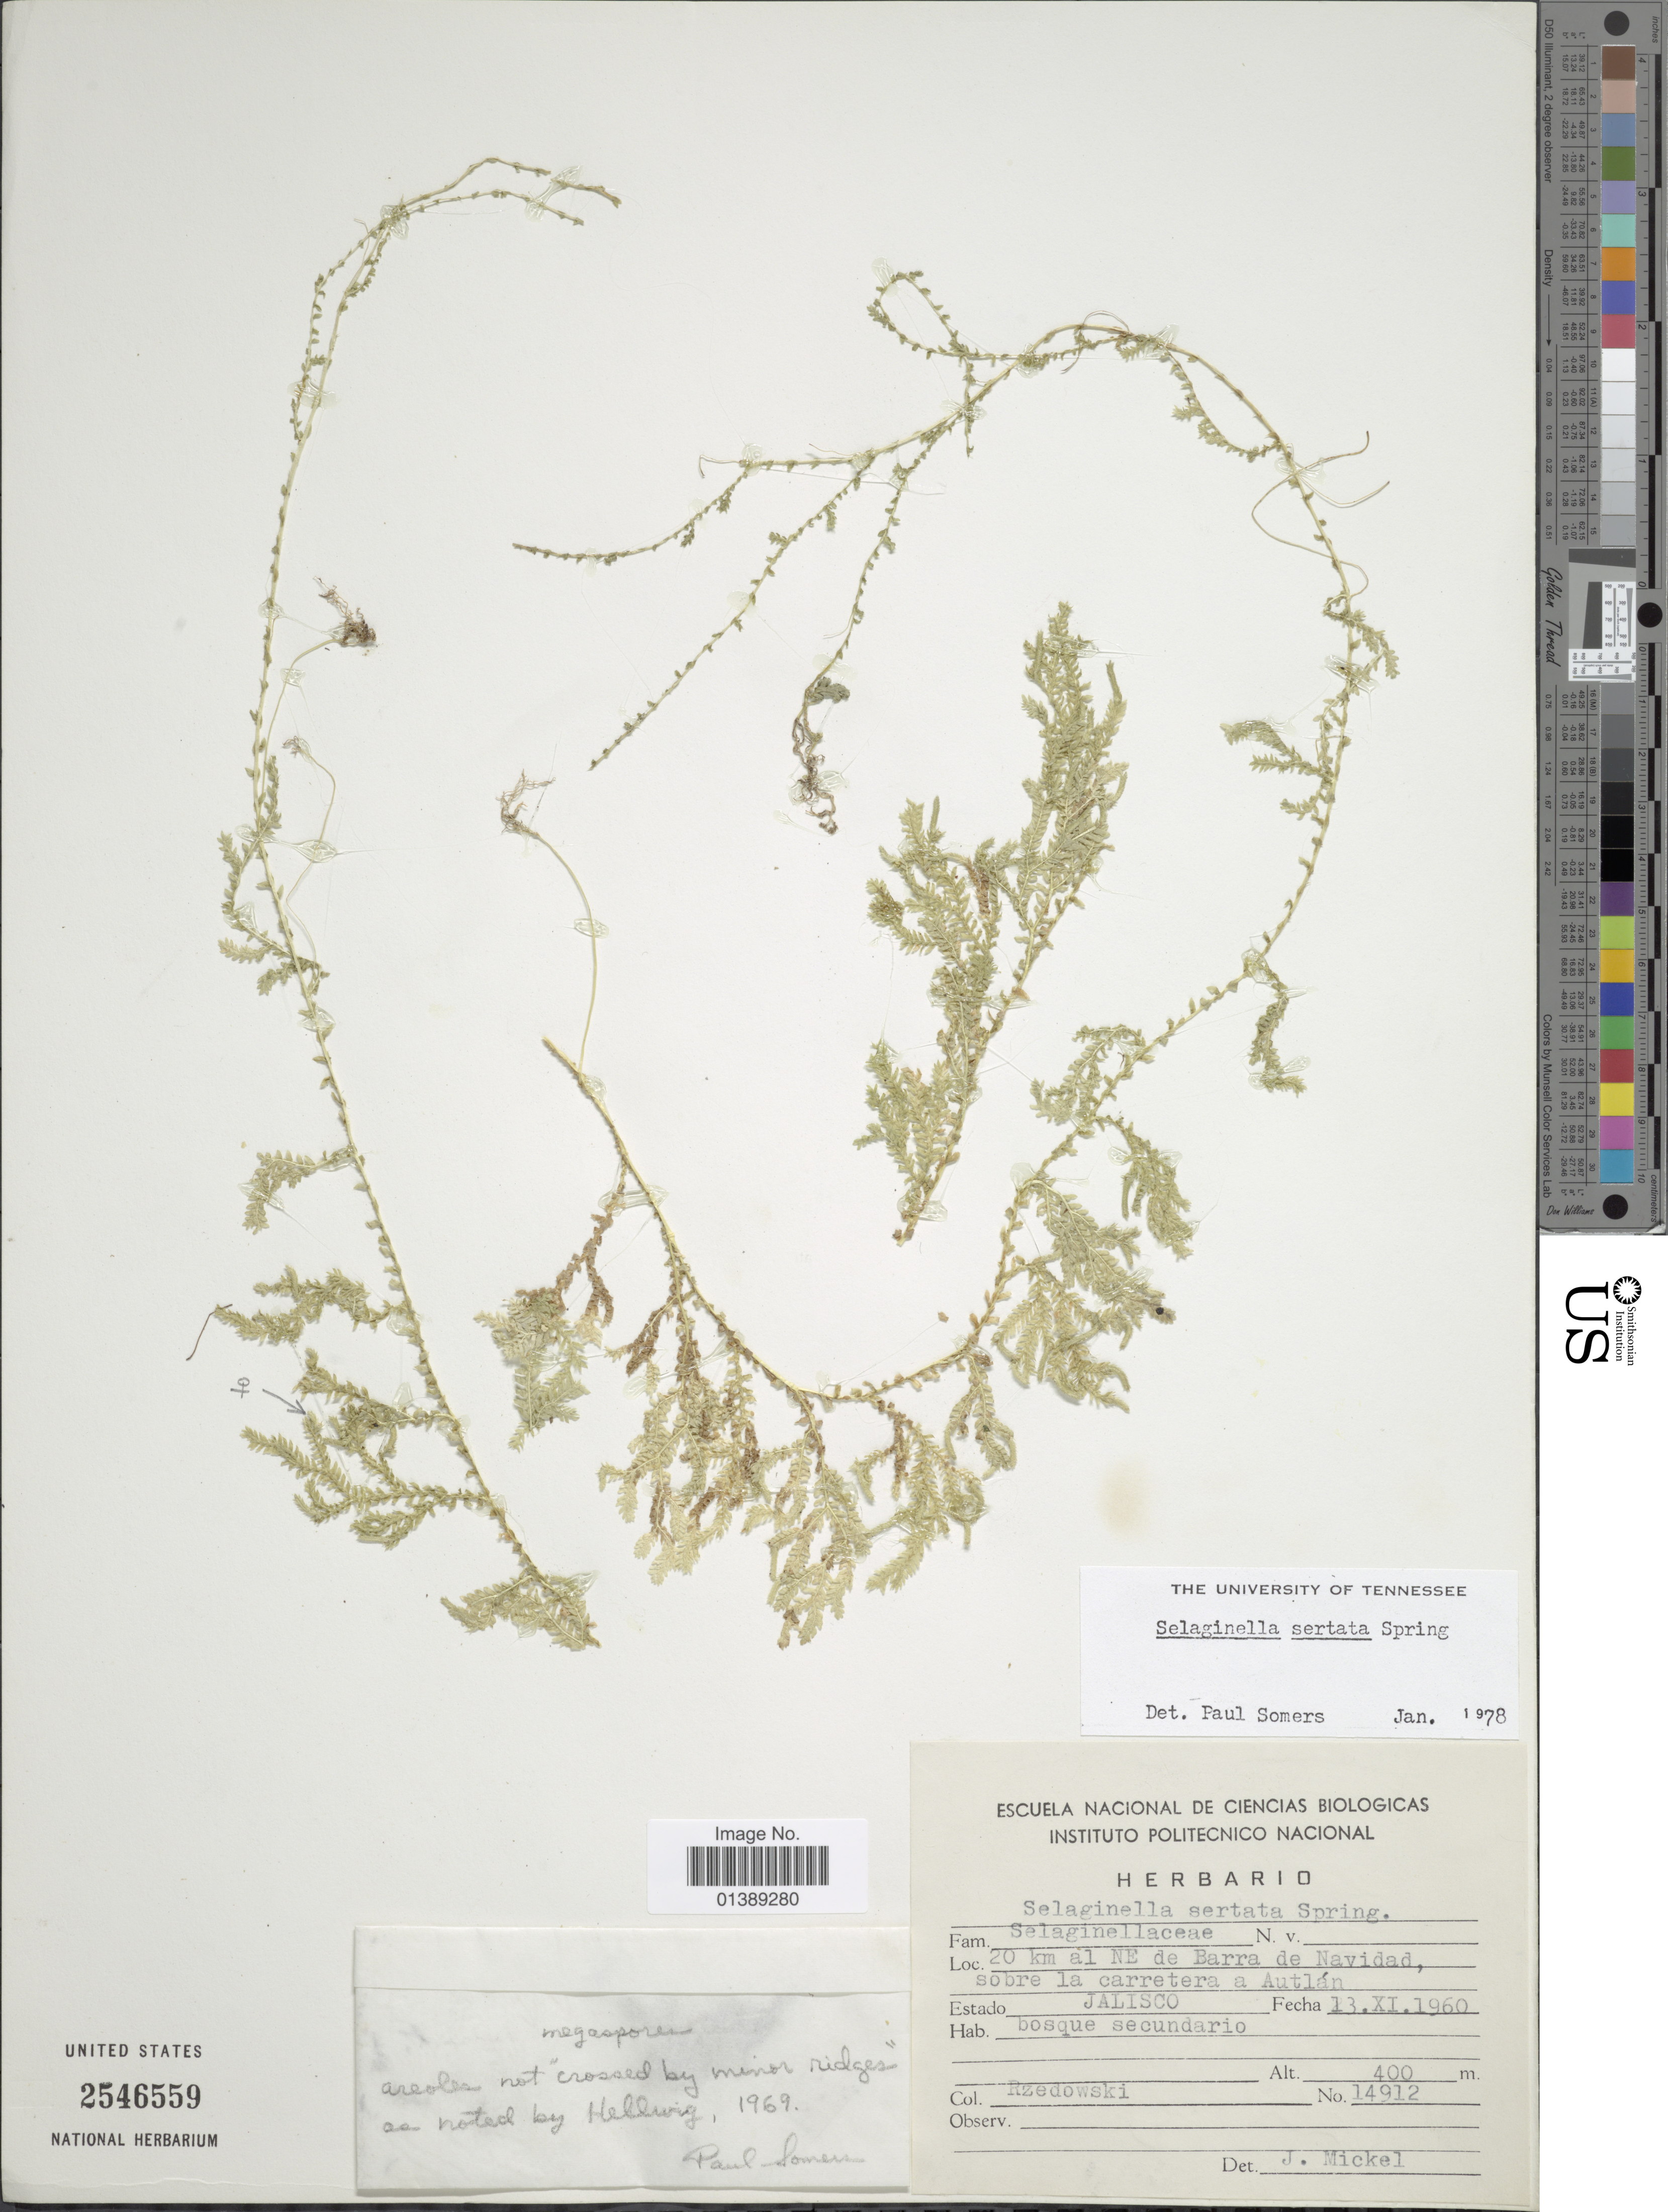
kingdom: Plantae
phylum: Tracheophyta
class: Lycopodiopsida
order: Selaginellales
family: Selaginellaceae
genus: Selaginella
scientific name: Selaginella sertata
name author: Spring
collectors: Rzedowski, --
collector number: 14912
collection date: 1960-11-13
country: Mexico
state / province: Jalisco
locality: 20 km al NE de Barra de Navidad, sobre la carretera a Autlán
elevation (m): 400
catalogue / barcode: US 2546559